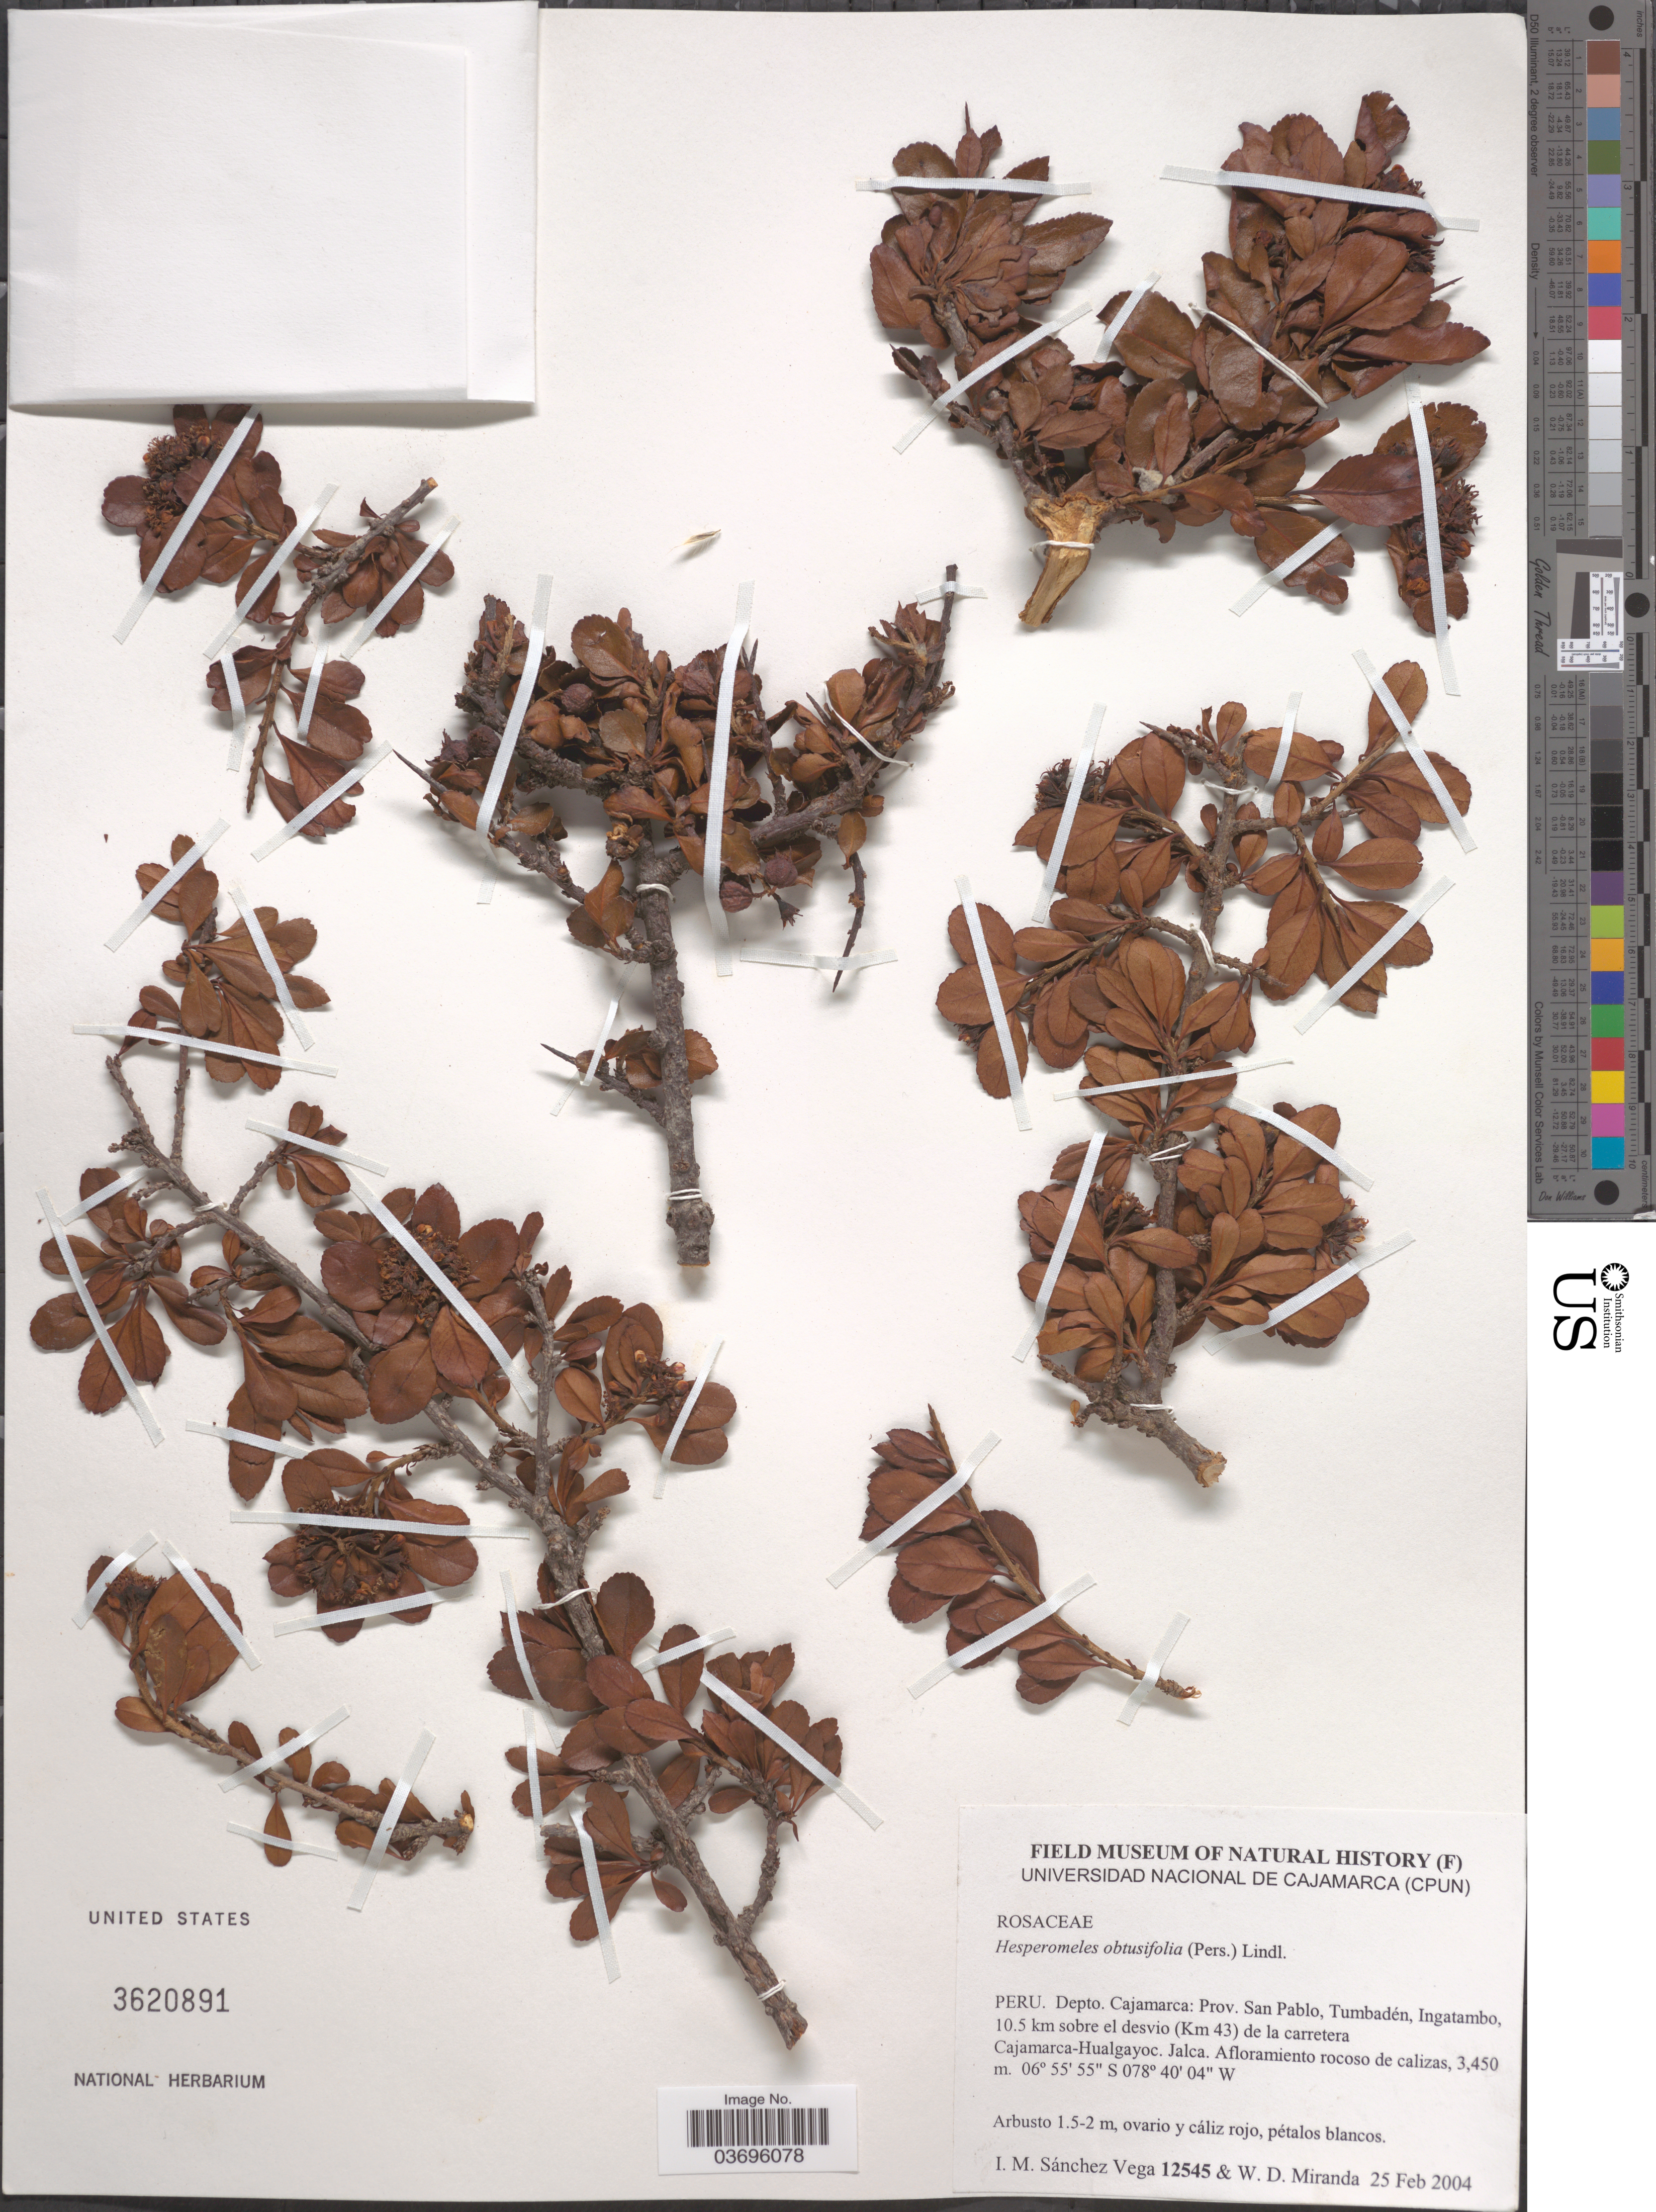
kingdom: Plantae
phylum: Tracheophyta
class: Magnoliopsida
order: Rosales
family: Rosaceae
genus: Hesperomeles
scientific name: Hesperomeles obtusifolia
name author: (Pers.) Lindl.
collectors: I. M. Sánchez Vega & W. Miranda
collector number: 12545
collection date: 2004-02-25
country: Peru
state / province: Cajamarca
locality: Depto. Cajamarca: Prov. San Pablo, Tumbadén, Ingatambo., 10.5 km sobre el desvio (KM 43) de la carretera.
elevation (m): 3450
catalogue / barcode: US 3620891